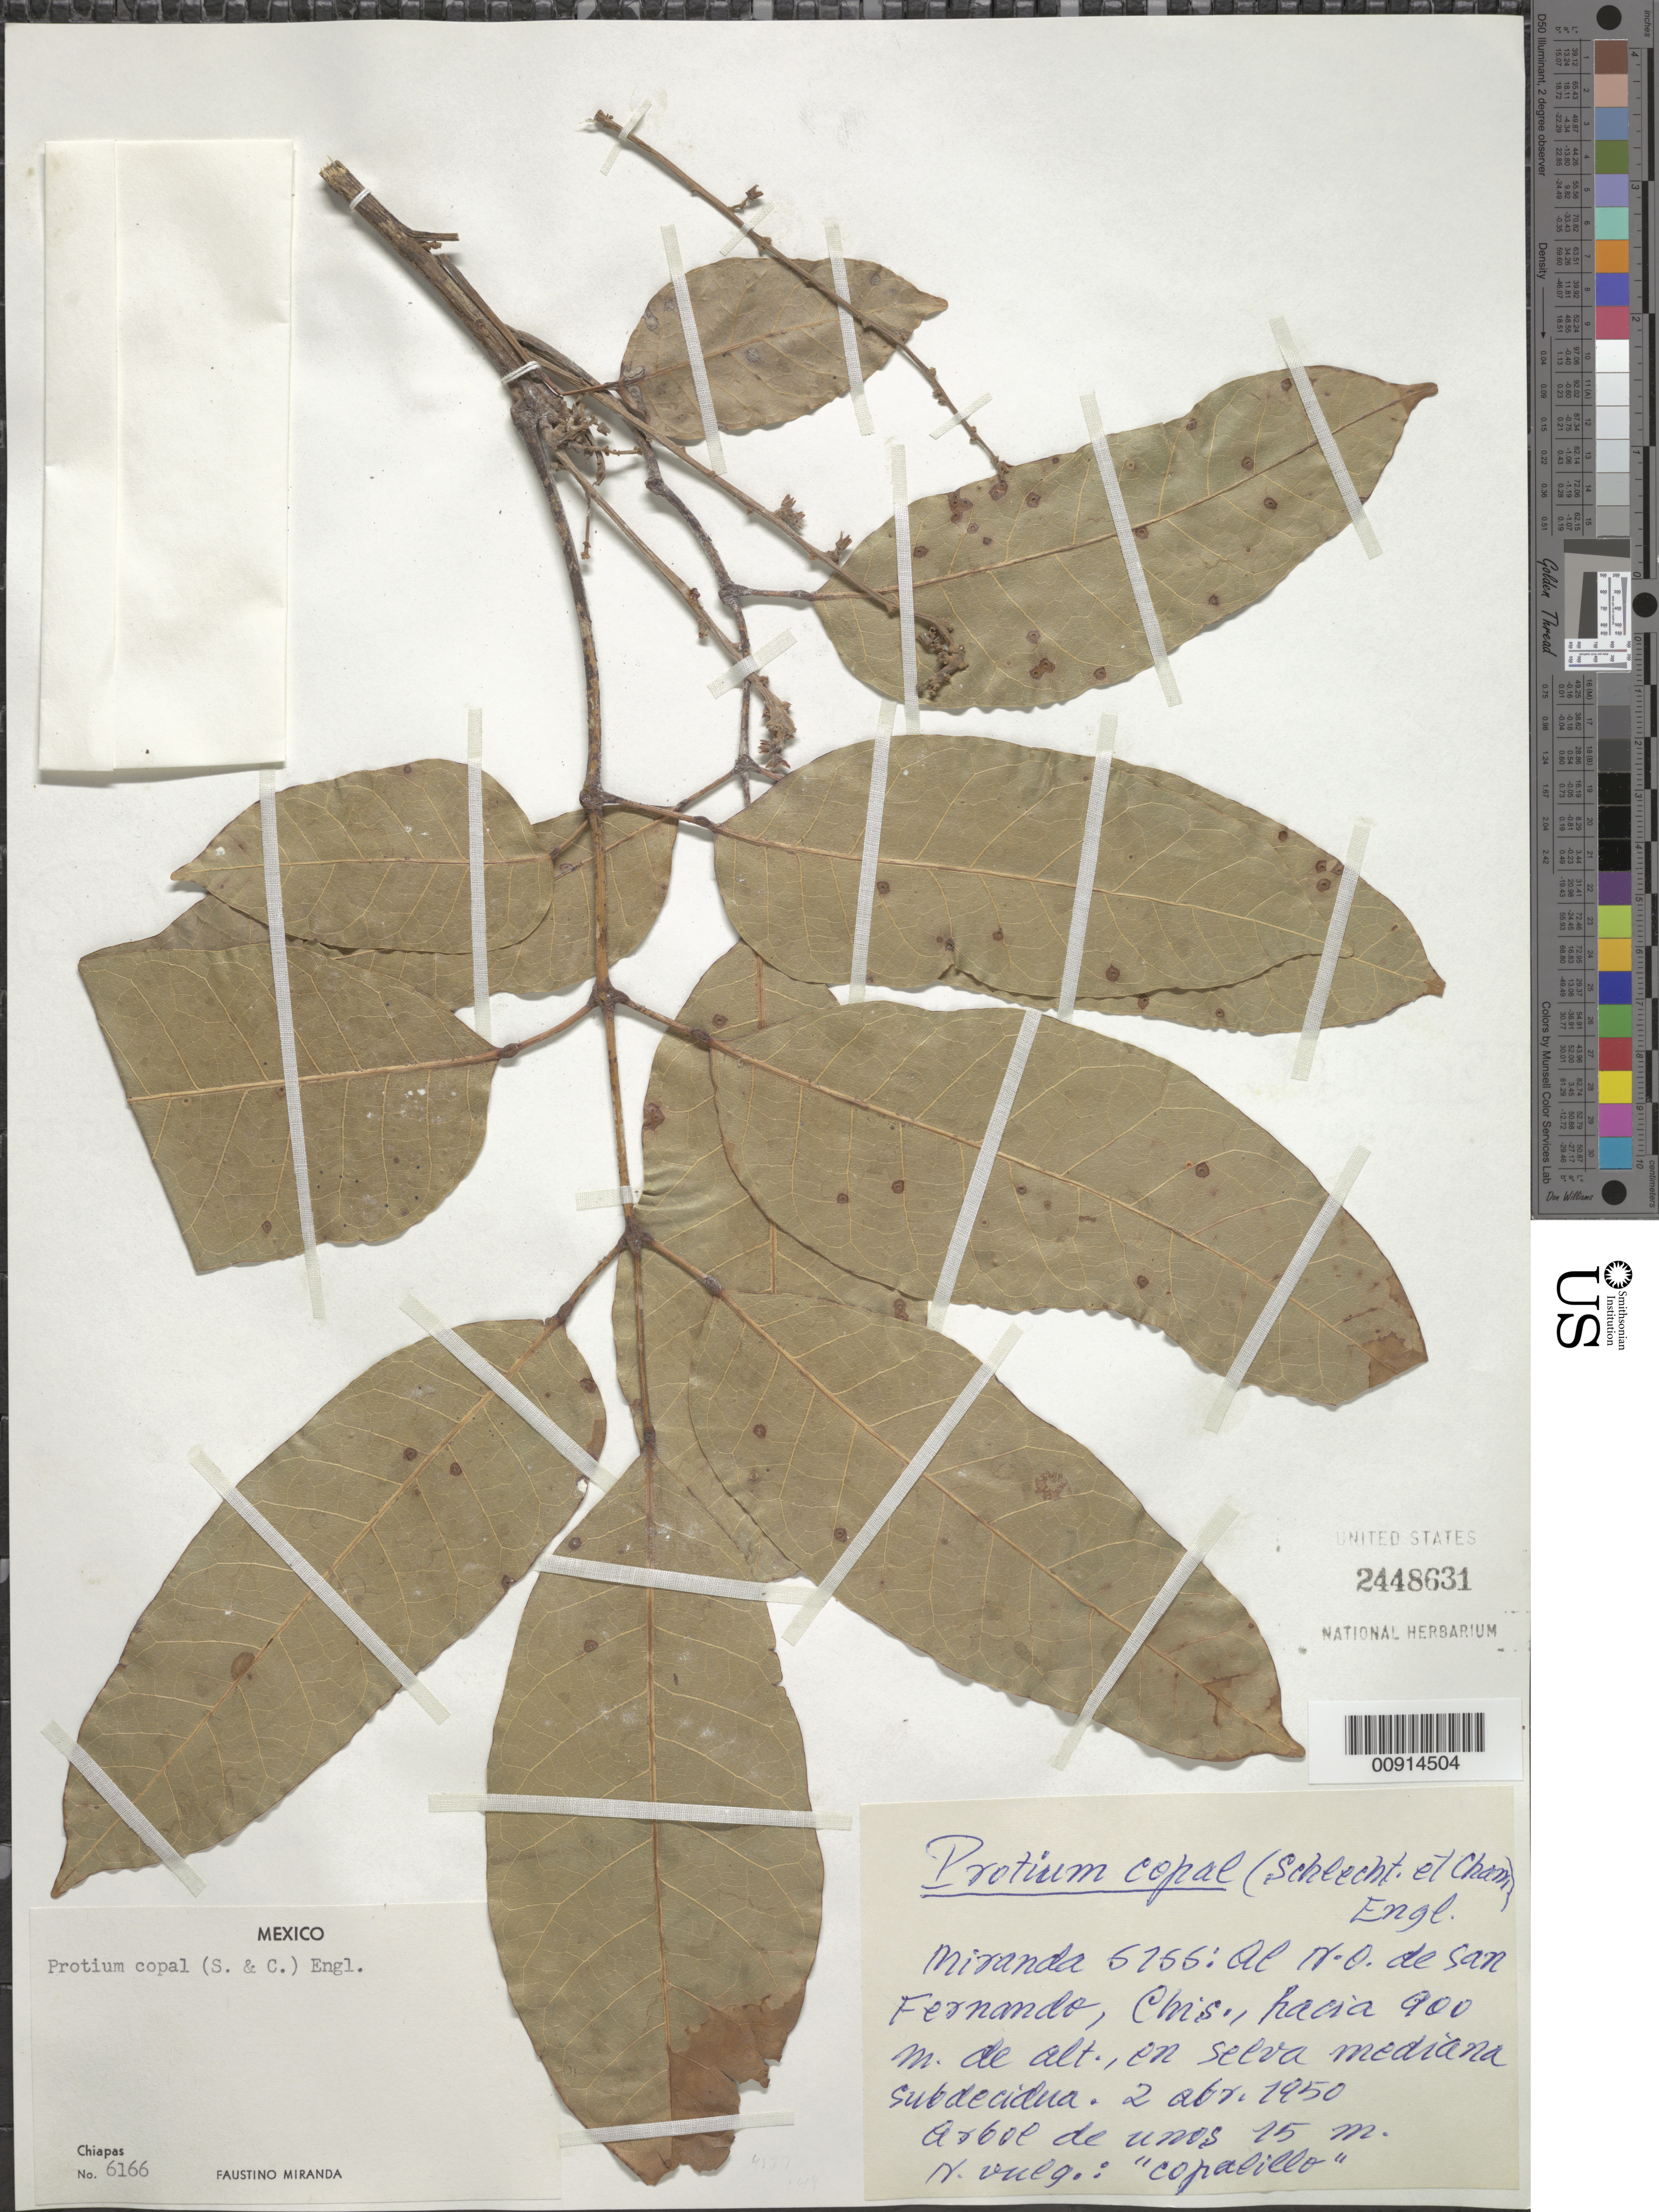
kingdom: Plantae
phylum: Tracheophyta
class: Magnoliopsida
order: Sapindales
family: Burseraceae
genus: Protium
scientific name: Protium copal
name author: (Schltdl. & Cham.) Engl.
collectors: Miranda G., F.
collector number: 6166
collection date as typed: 02 Apr 1950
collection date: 1950-04-02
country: Mexico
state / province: Chiapas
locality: Al N.O. de San Fernando,Chiapas.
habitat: En selva mediana subdecidua.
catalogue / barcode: US 2448631